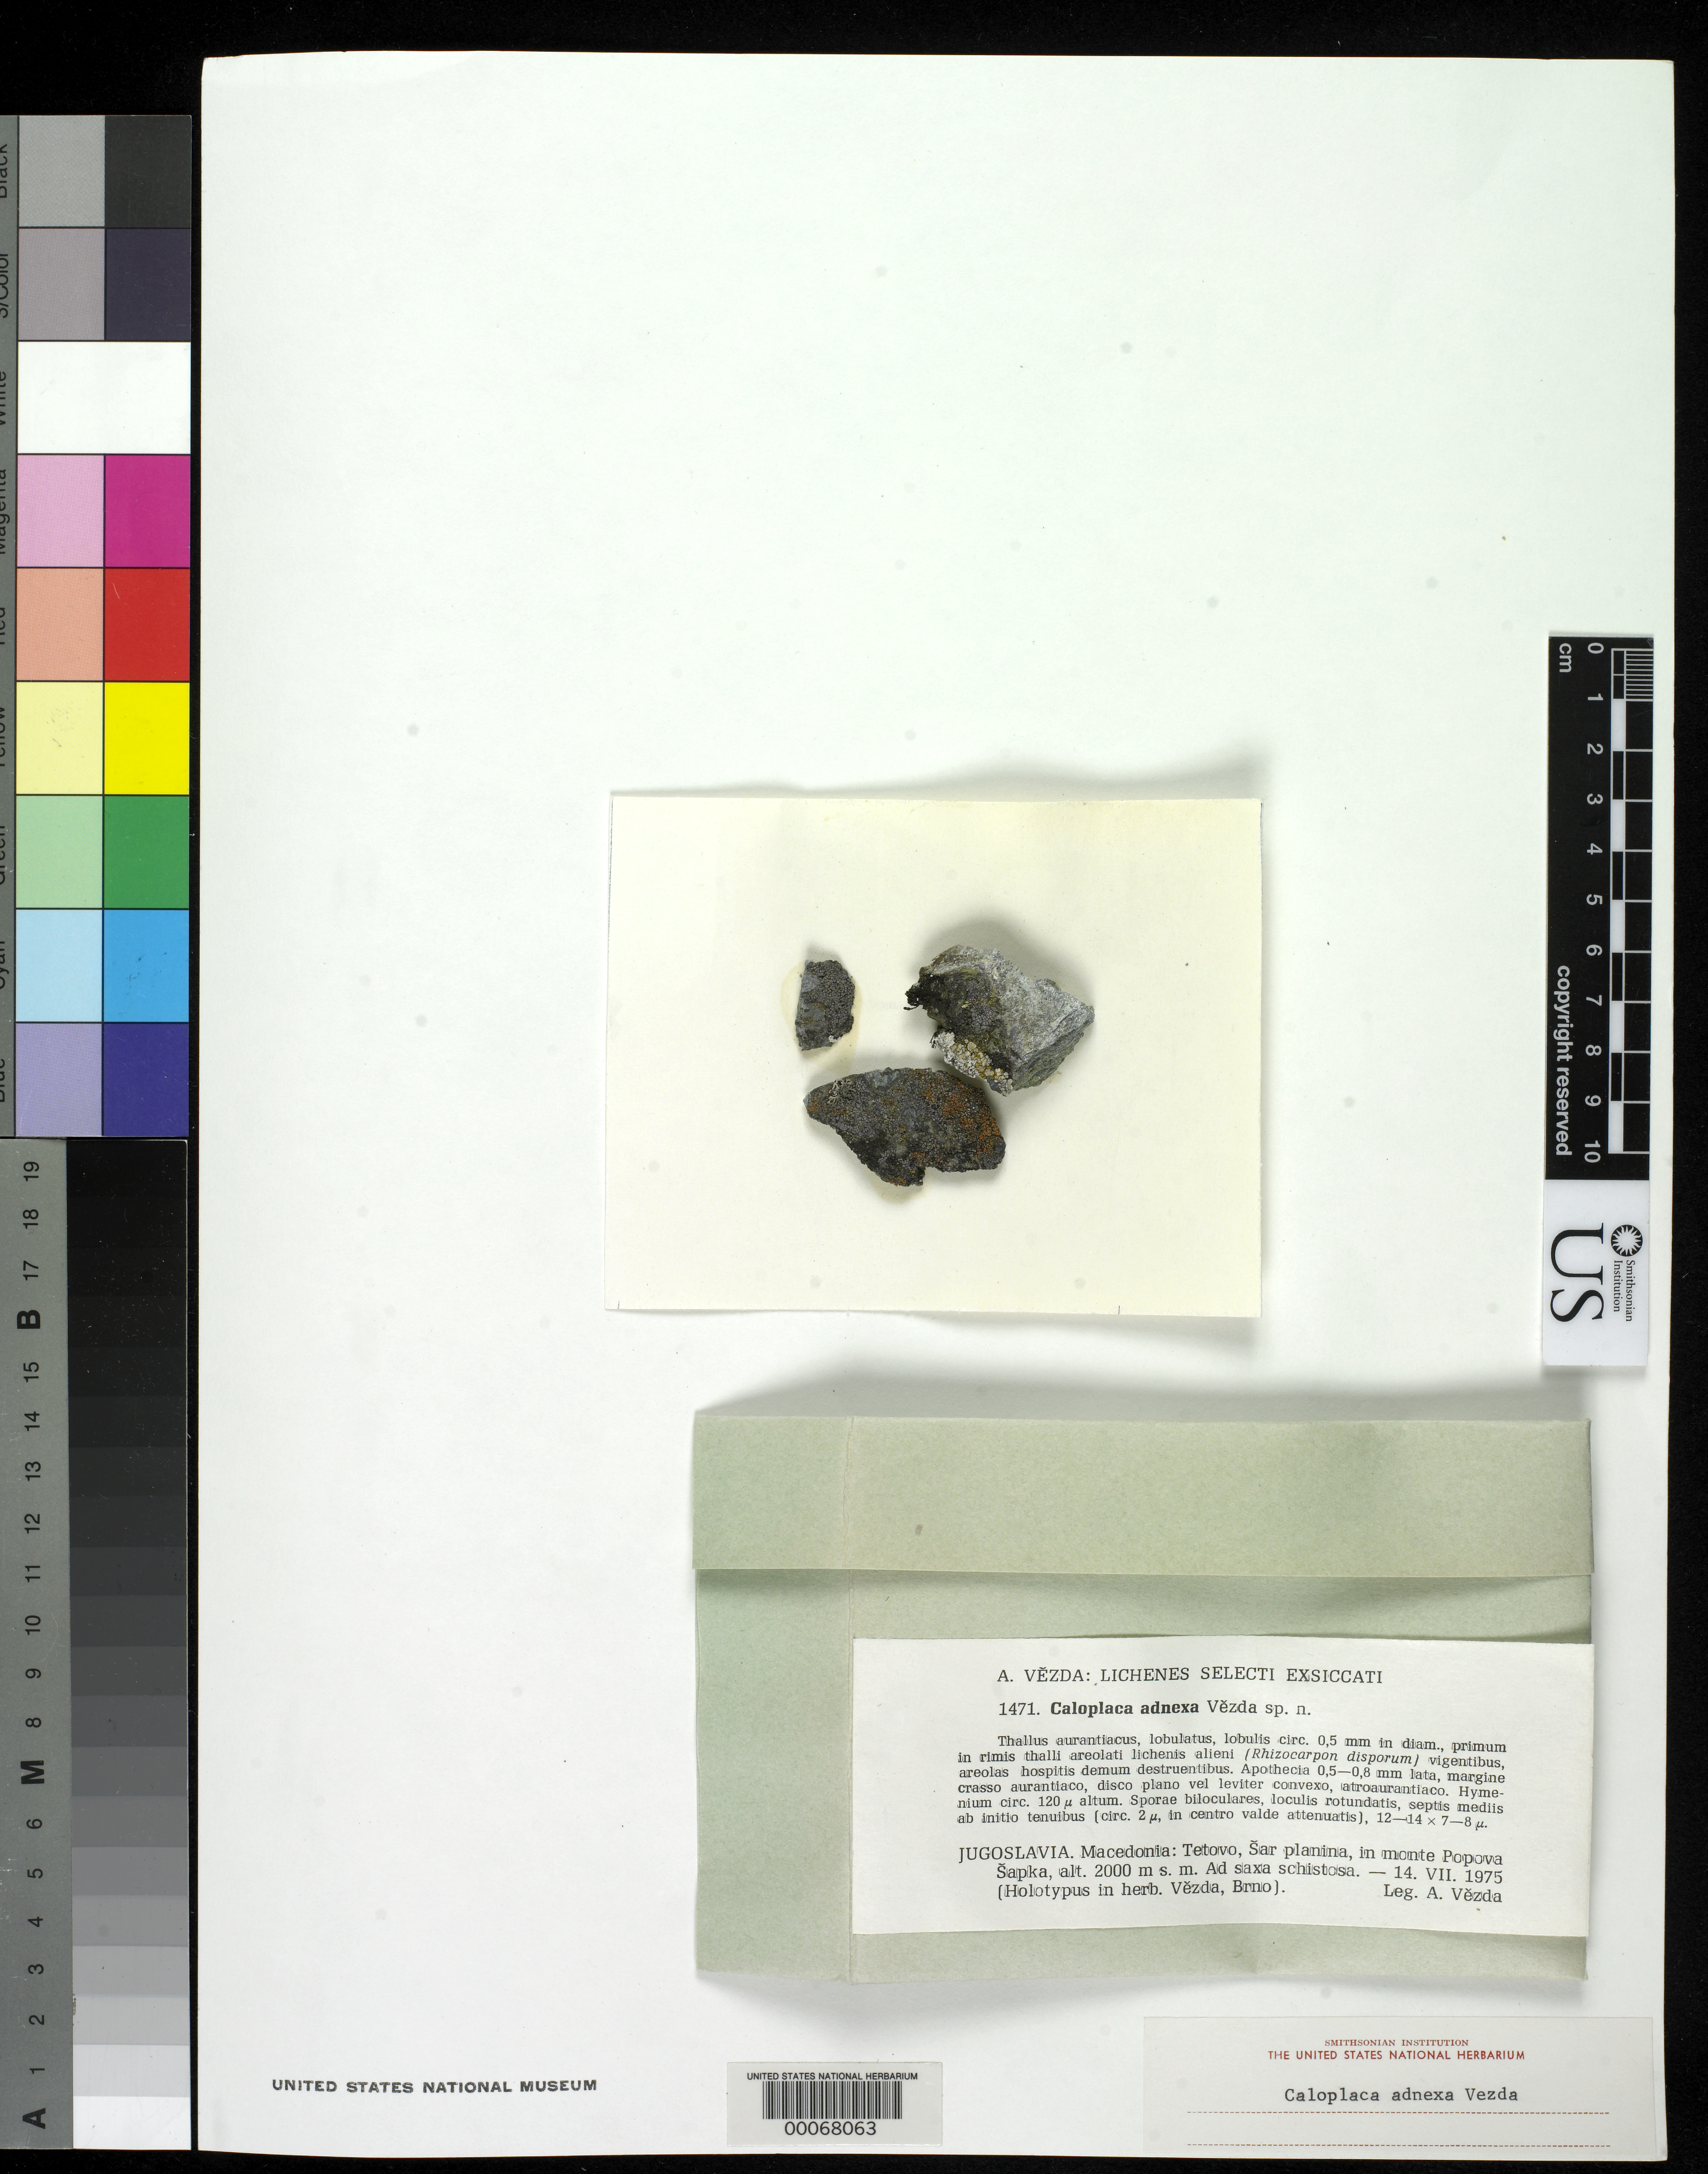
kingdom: Fungi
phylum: Ascomycota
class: Lecanoromycetes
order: Teloschistales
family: Teloschistaceae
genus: Caloplaca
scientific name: Caloplaca adnexa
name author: Vezda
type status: Isotype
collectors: A. Vezda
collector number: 1471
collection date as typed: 14 Jul 1975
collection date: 1975-07-14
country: North Macedonia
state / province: Tetovo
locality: Sar Planina, in Monte Popova Sapka. [Tetovo, Sar Planina, on Popova Sapka Mountain.]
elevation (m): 2000